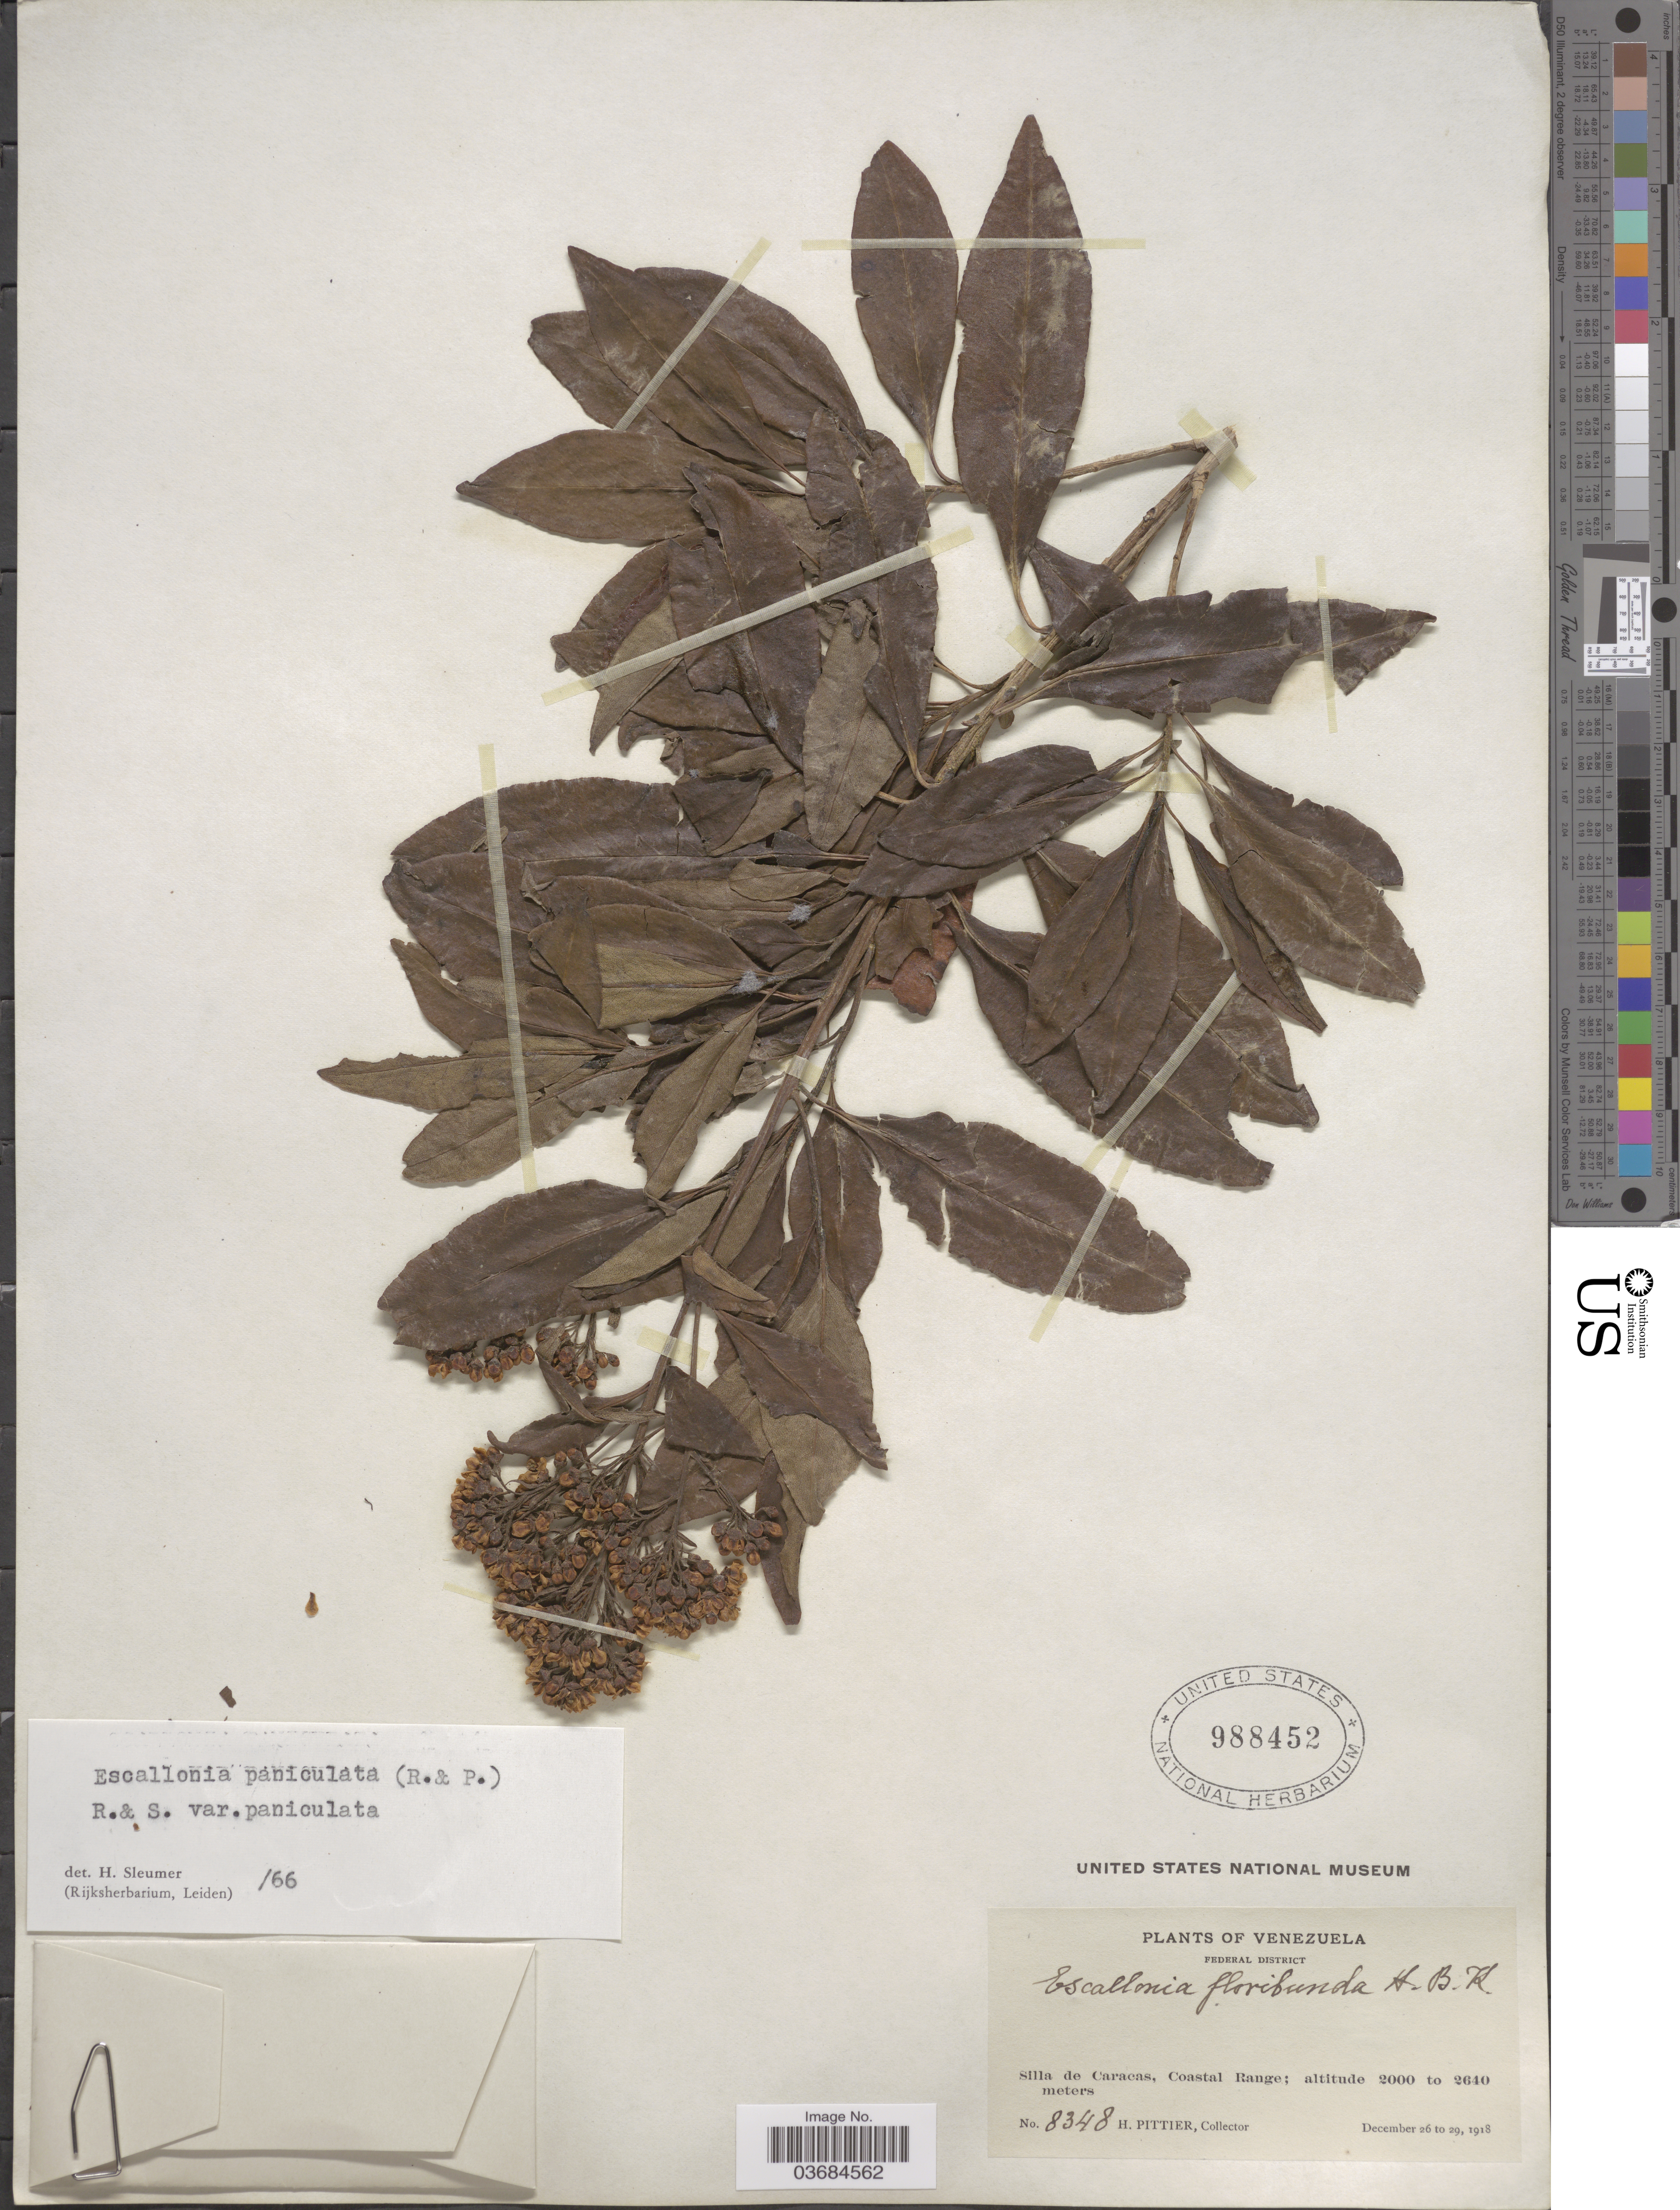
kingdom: Plantae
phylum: Tracheophyta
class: Magnoliopsida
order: Escalloniales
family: Escalloniaceae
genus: Escallonia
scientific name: Escallonia paniculata var. paniculata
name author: (Ruiz & Pav.) Roem. & Schult.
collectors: H. F. Pittier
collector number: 8348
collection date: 1918-12-26/1918-12-29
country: Venezuela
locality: Federal District. Silla de Caracas, Coastal Range.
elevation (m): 2000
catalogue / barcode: US 988452